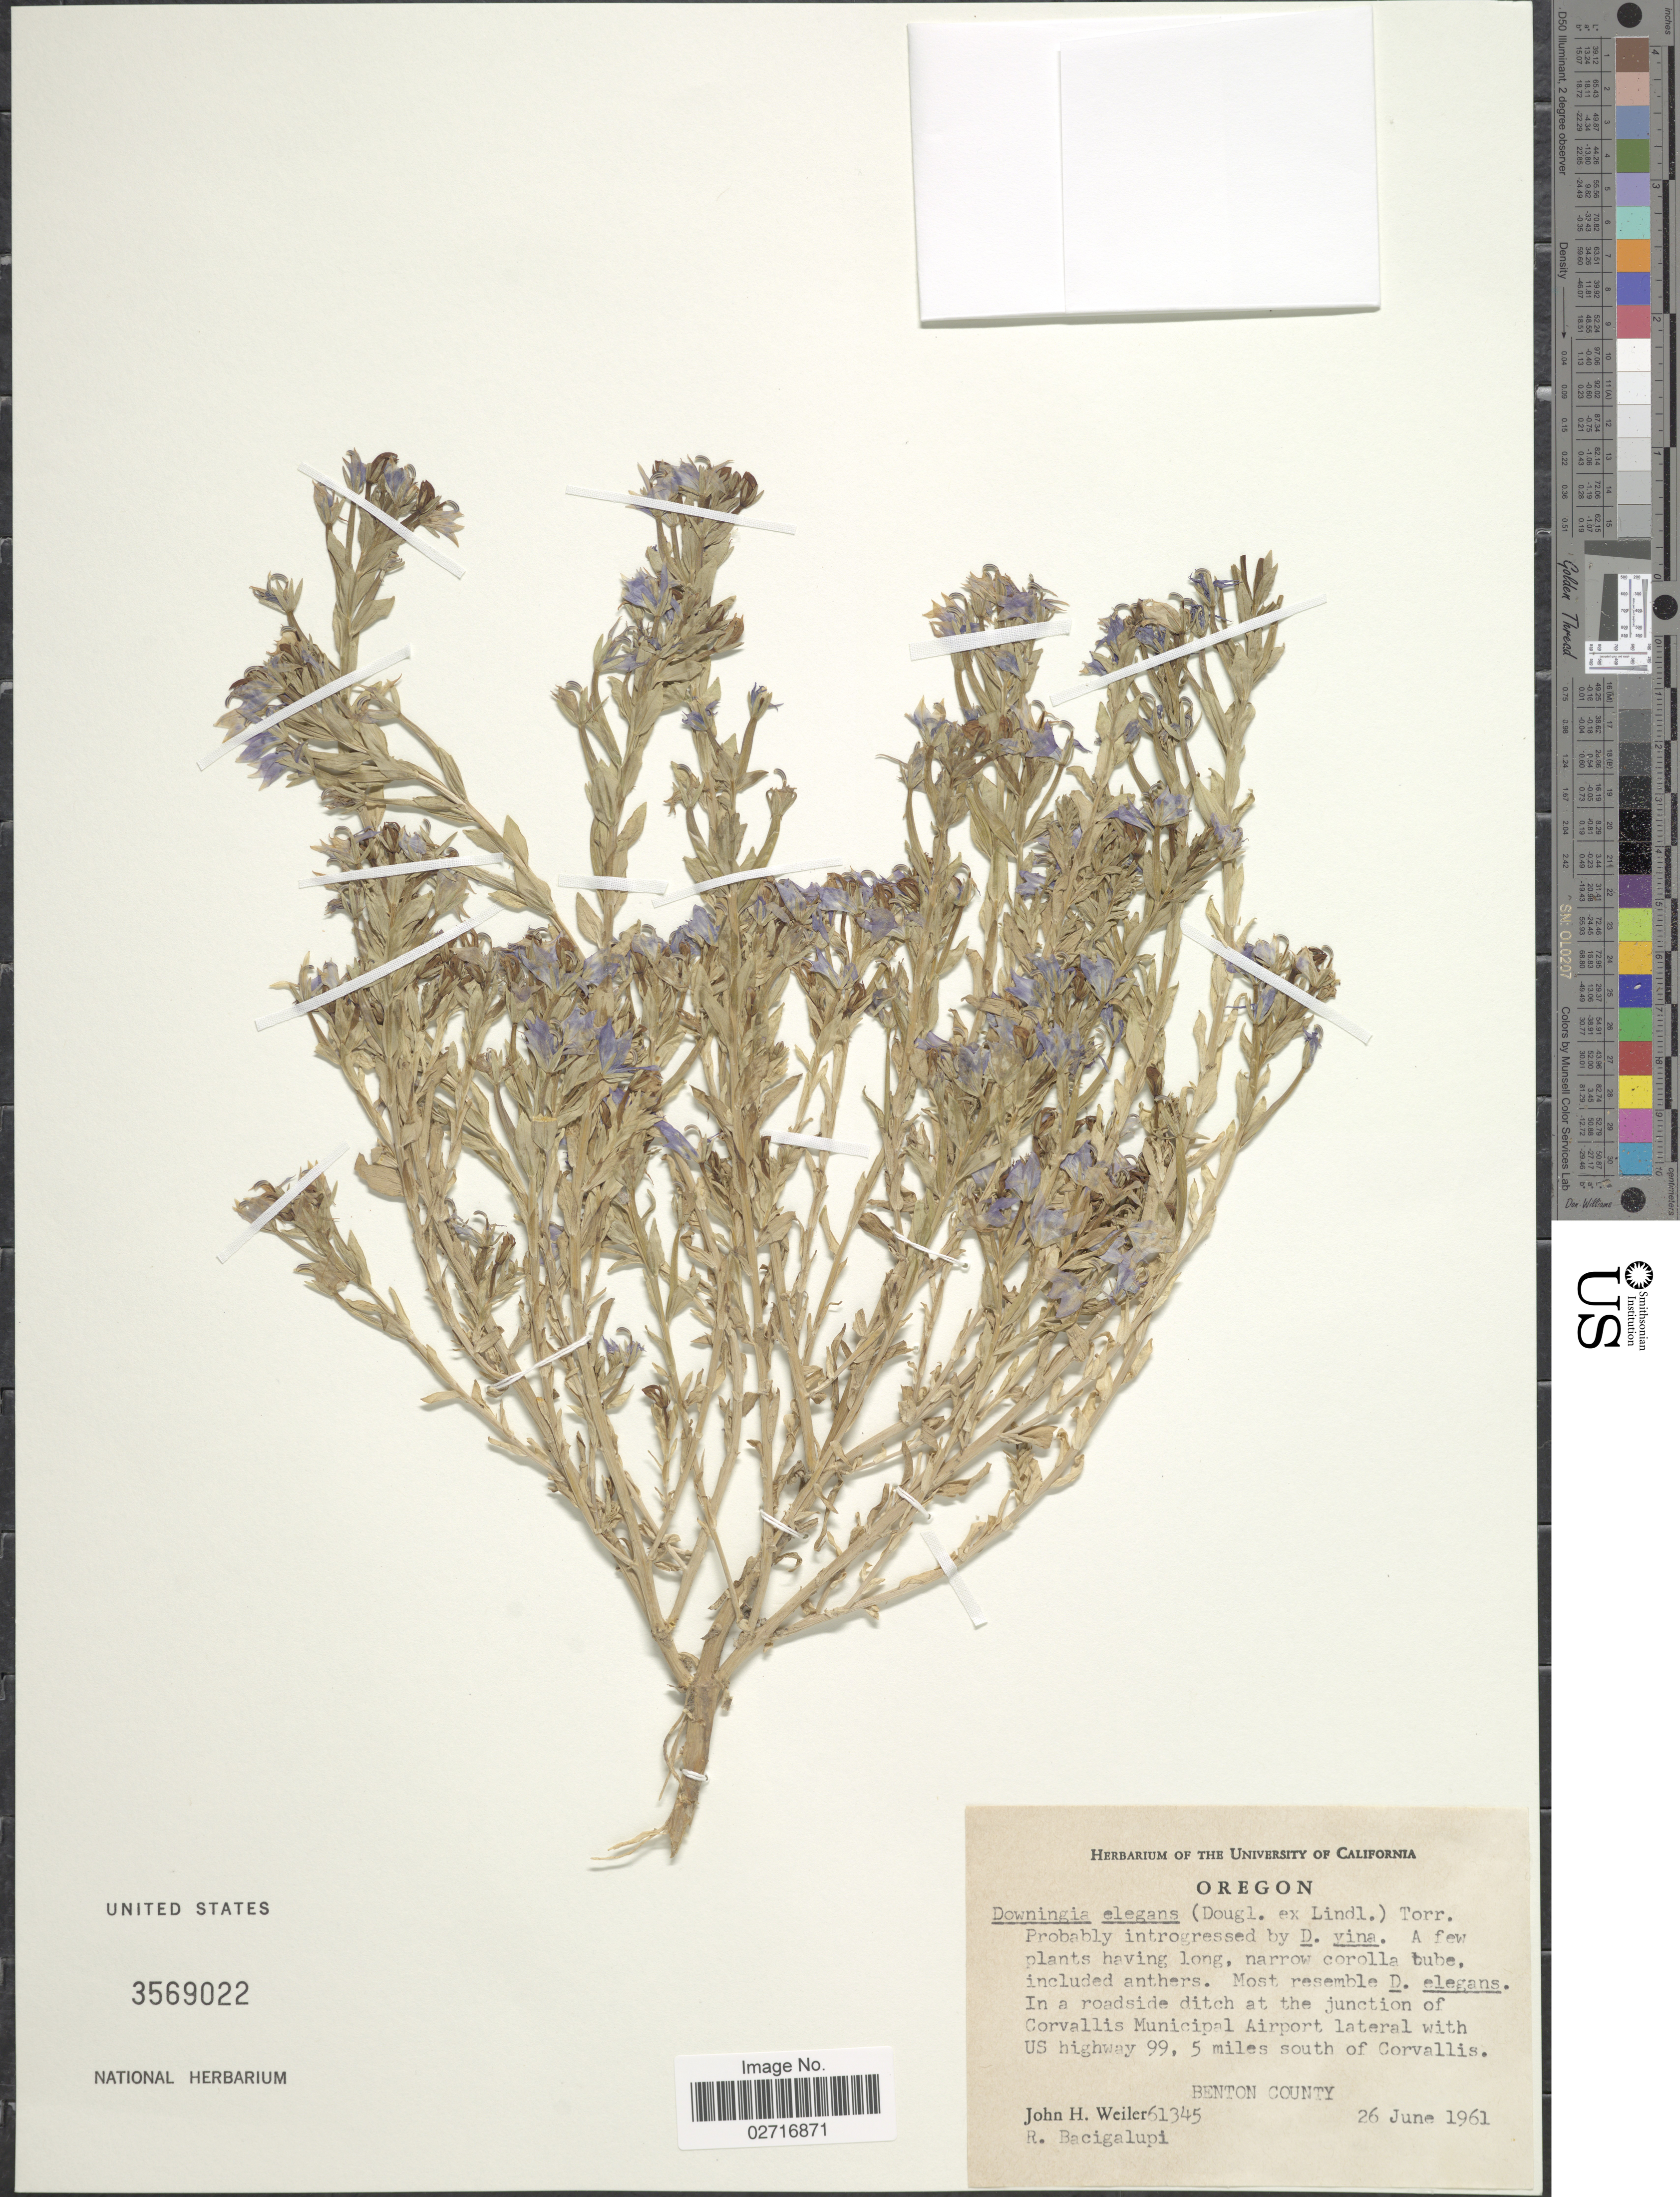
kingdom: Plantae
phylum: Tracheophyta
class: Magnoliopsida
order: Asterales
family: Campanulaceae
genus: Downingia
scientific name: Downingia elegans var. elegans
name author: (Douglas ex Lindl.) Torr. ex A. Gray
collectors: J. H. Weiler & R. Bacigalupi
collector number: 61345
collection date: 1961-06-26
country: United States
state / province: Oregon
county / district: Benton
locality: In a roadside ditch at the junction of Corvallis Municipal Airport lateral with US highway 99, 5 miles south of Corvallis, Benton County.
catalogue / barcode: US 3569022